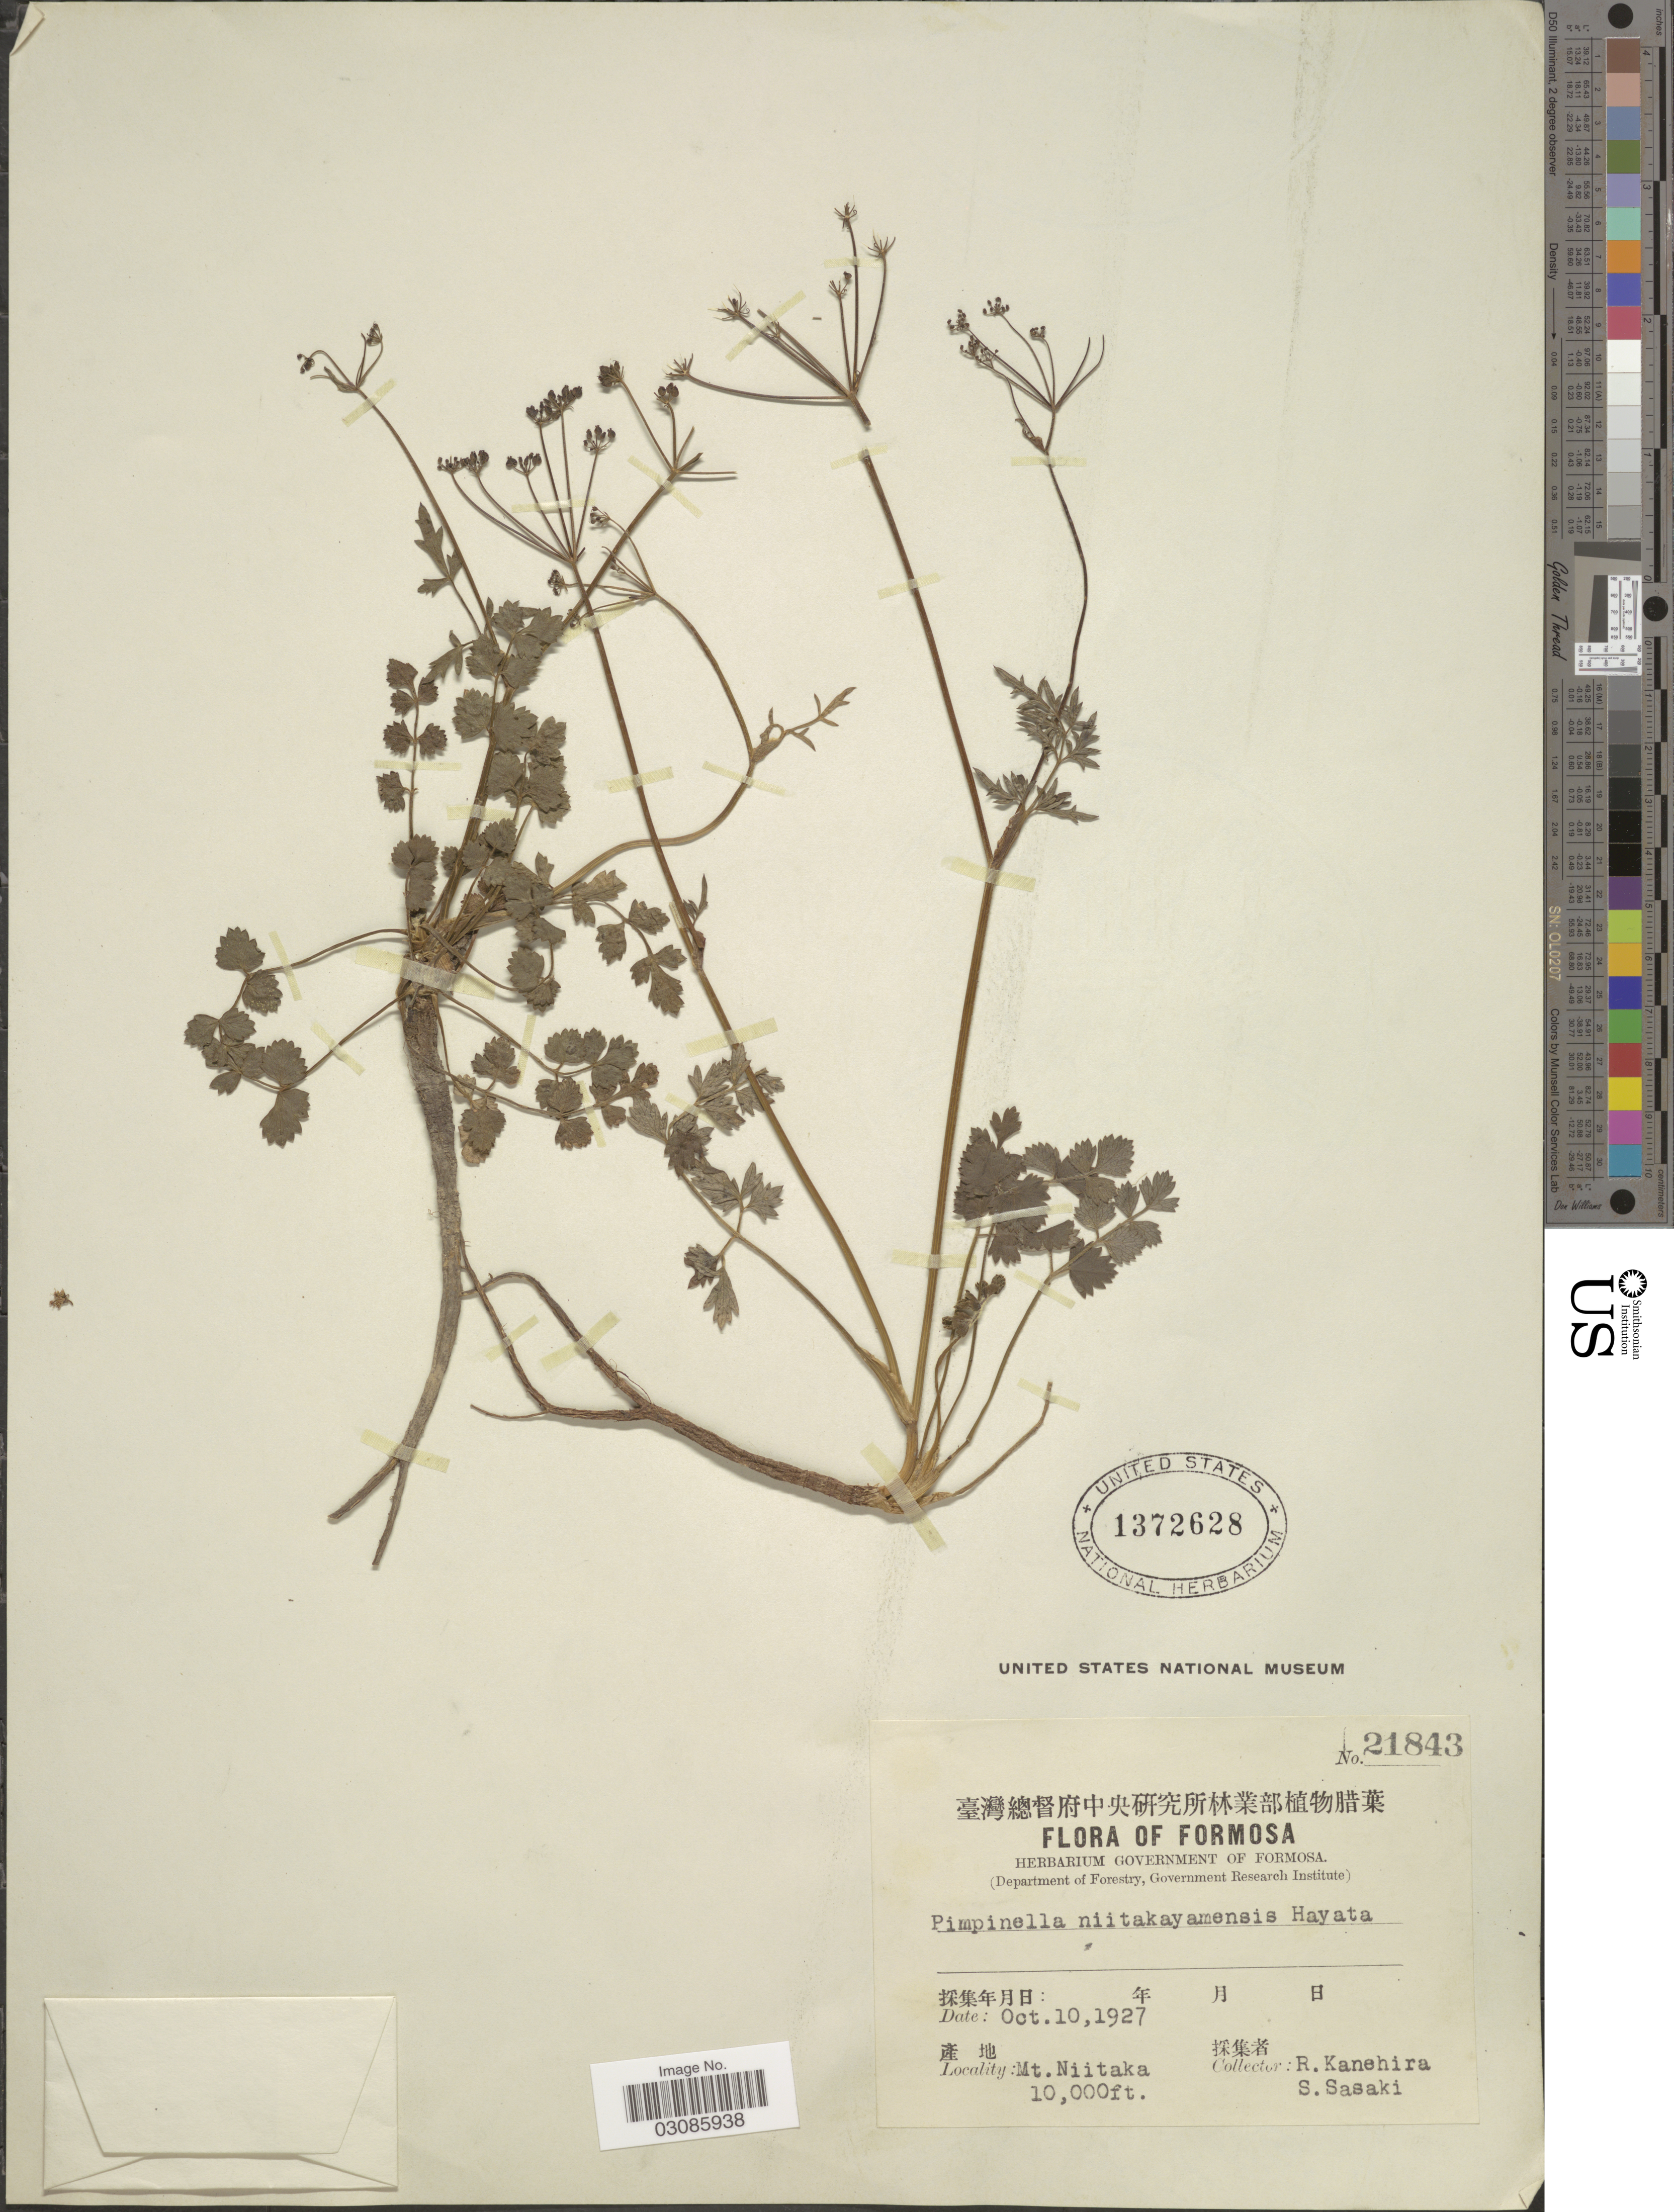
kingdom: Plantae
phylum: Tracheophyta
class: Magnoliopsida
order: Apiales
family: Apiaceae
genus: Pimpinella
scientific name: Pimpinella niitakayamensis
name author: Hayata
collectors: R. Kanehira & S. Sasaki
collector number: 21843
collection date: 1927-10-10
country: Taiwan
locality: Formosa, Mt. Niitaka.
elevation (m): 3048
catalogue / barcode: US 1372628